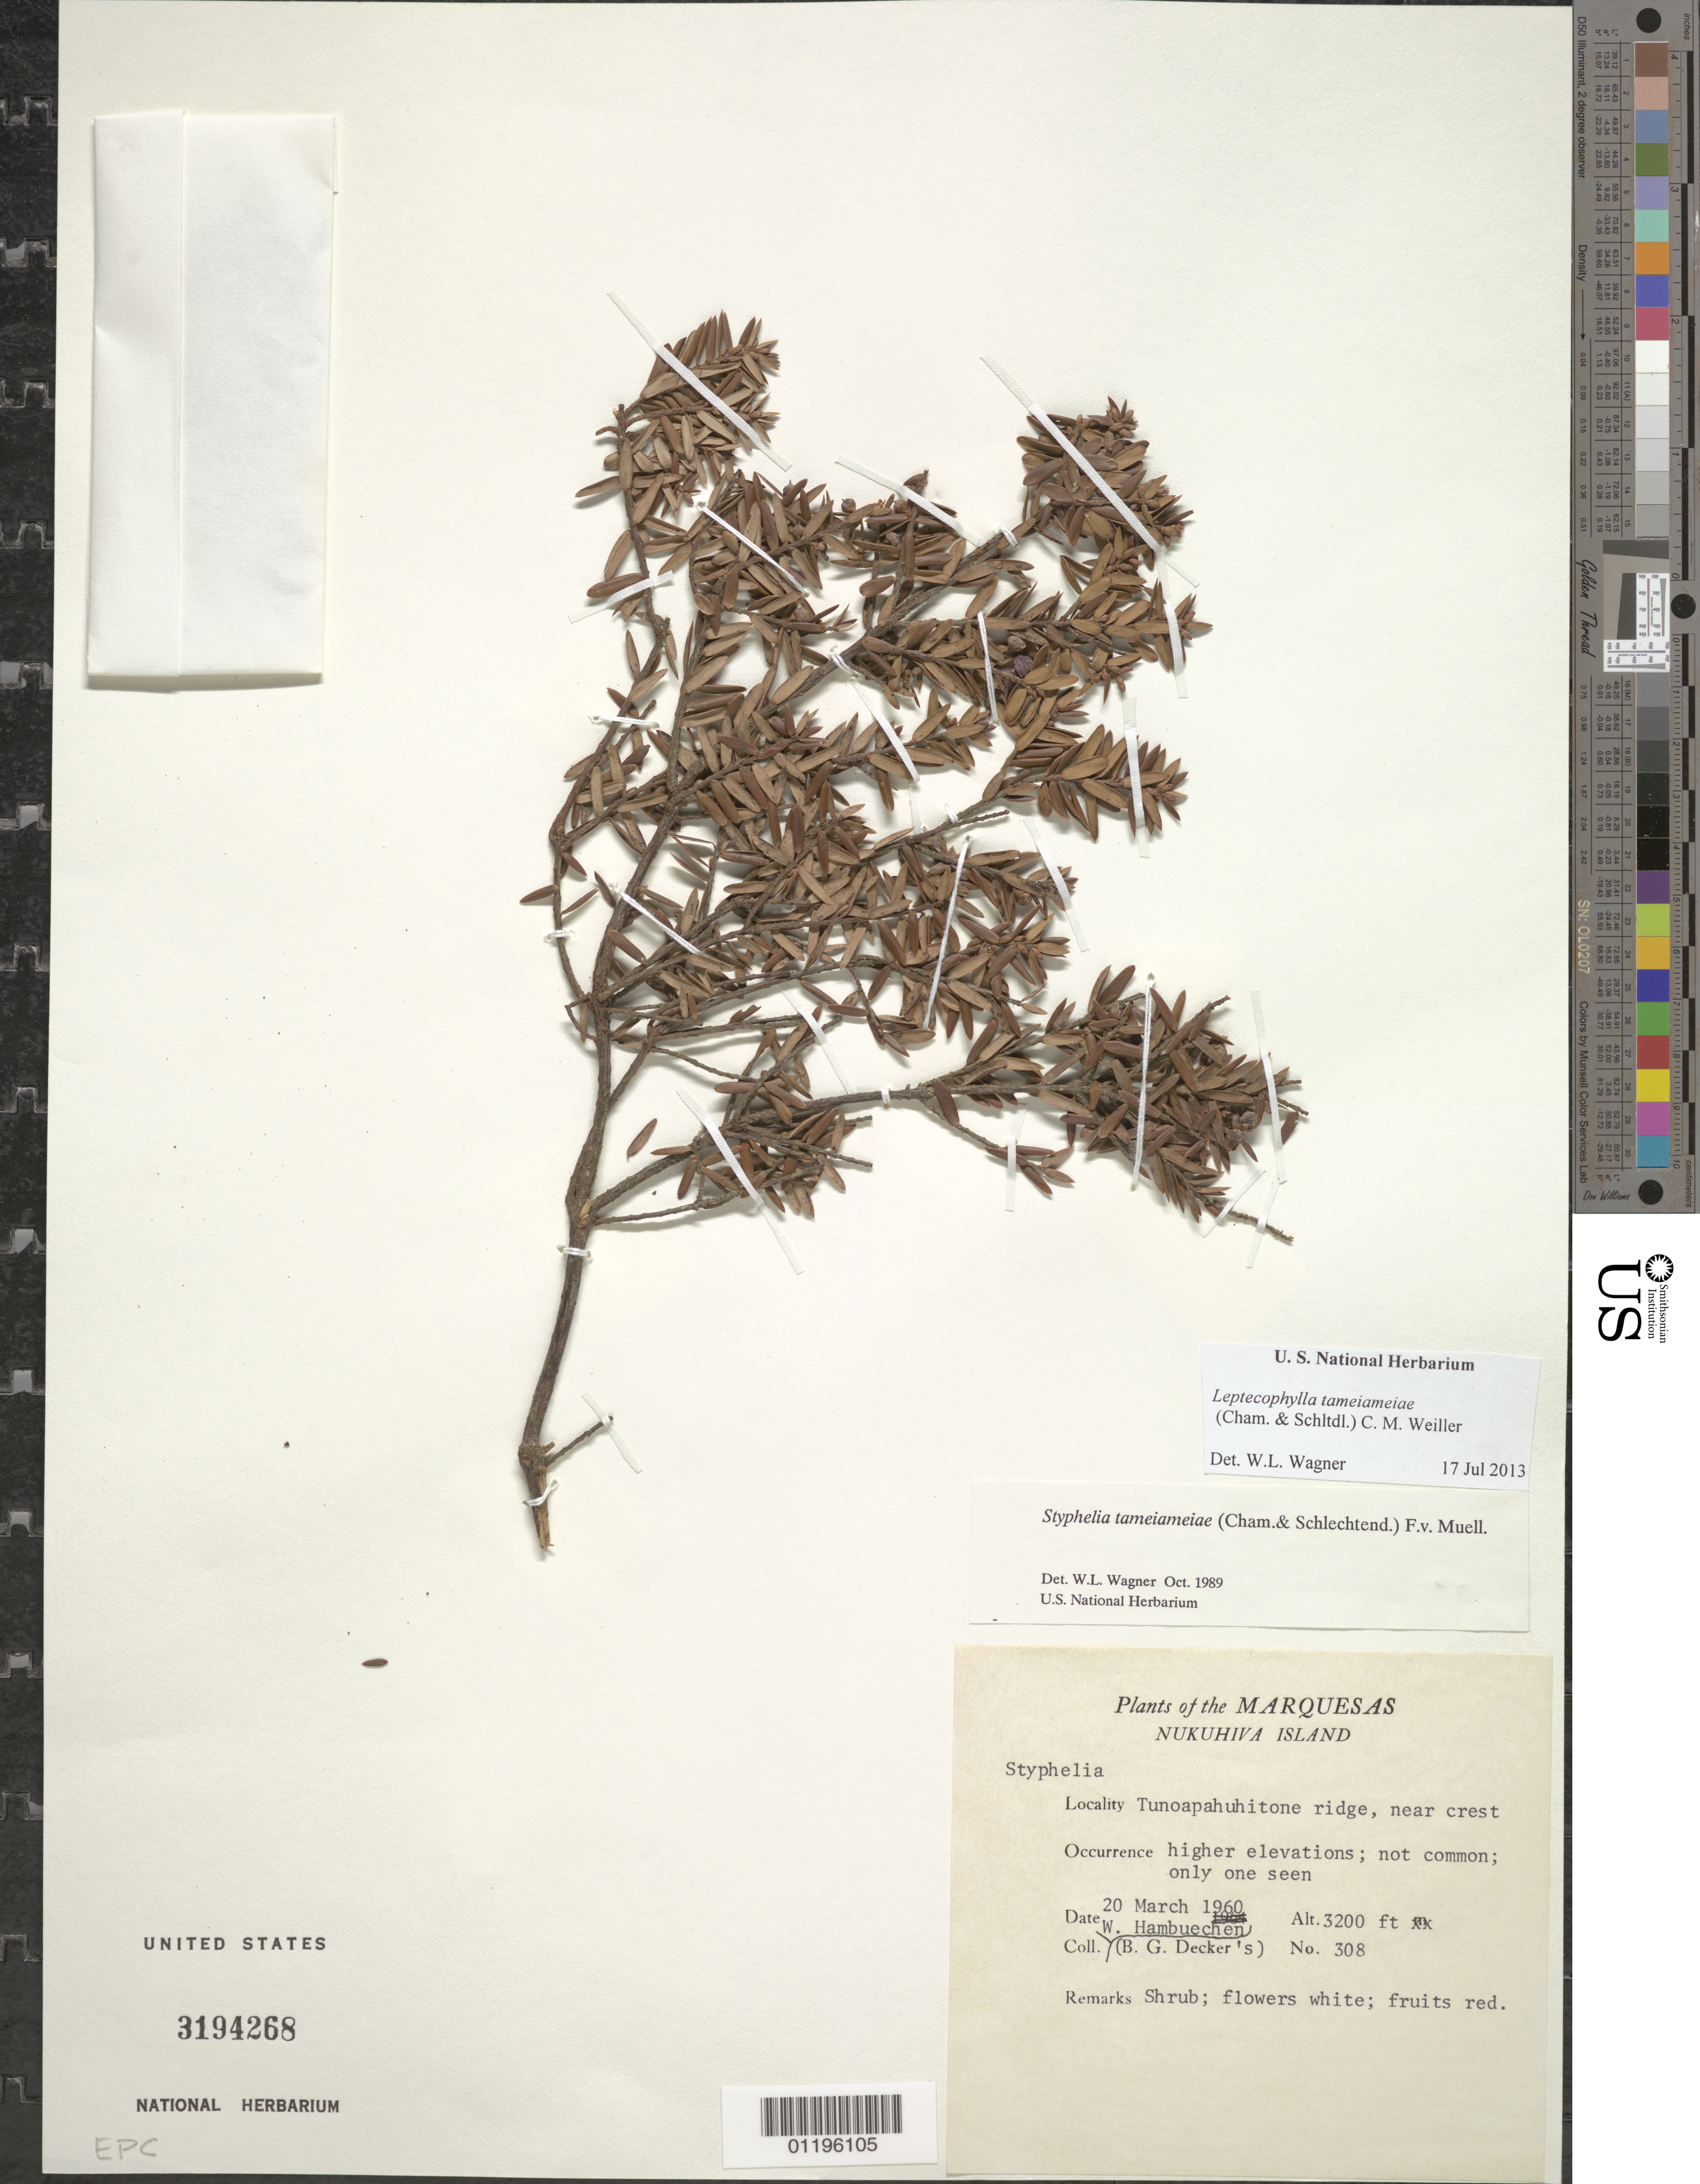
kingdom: Plantae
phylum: Tracheophyta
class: Magnoliopsida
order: Ericales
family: Ericaceae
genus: Leptecophylla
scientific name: Leptecophylla tameiameiae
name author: (Cham. & Schltdl.) C.M. Weiller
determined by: Wagner, W. L., (BOT), Smithsonian Institution - National Museum of Natural History (UNITED STATES)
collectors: B. G. Decker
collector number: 308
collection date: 1960-03-20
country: French Polynesia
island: Nuku Hiva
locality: Tunoapahuhitone ridge, near crest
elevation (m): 975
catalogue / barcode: US 3194268